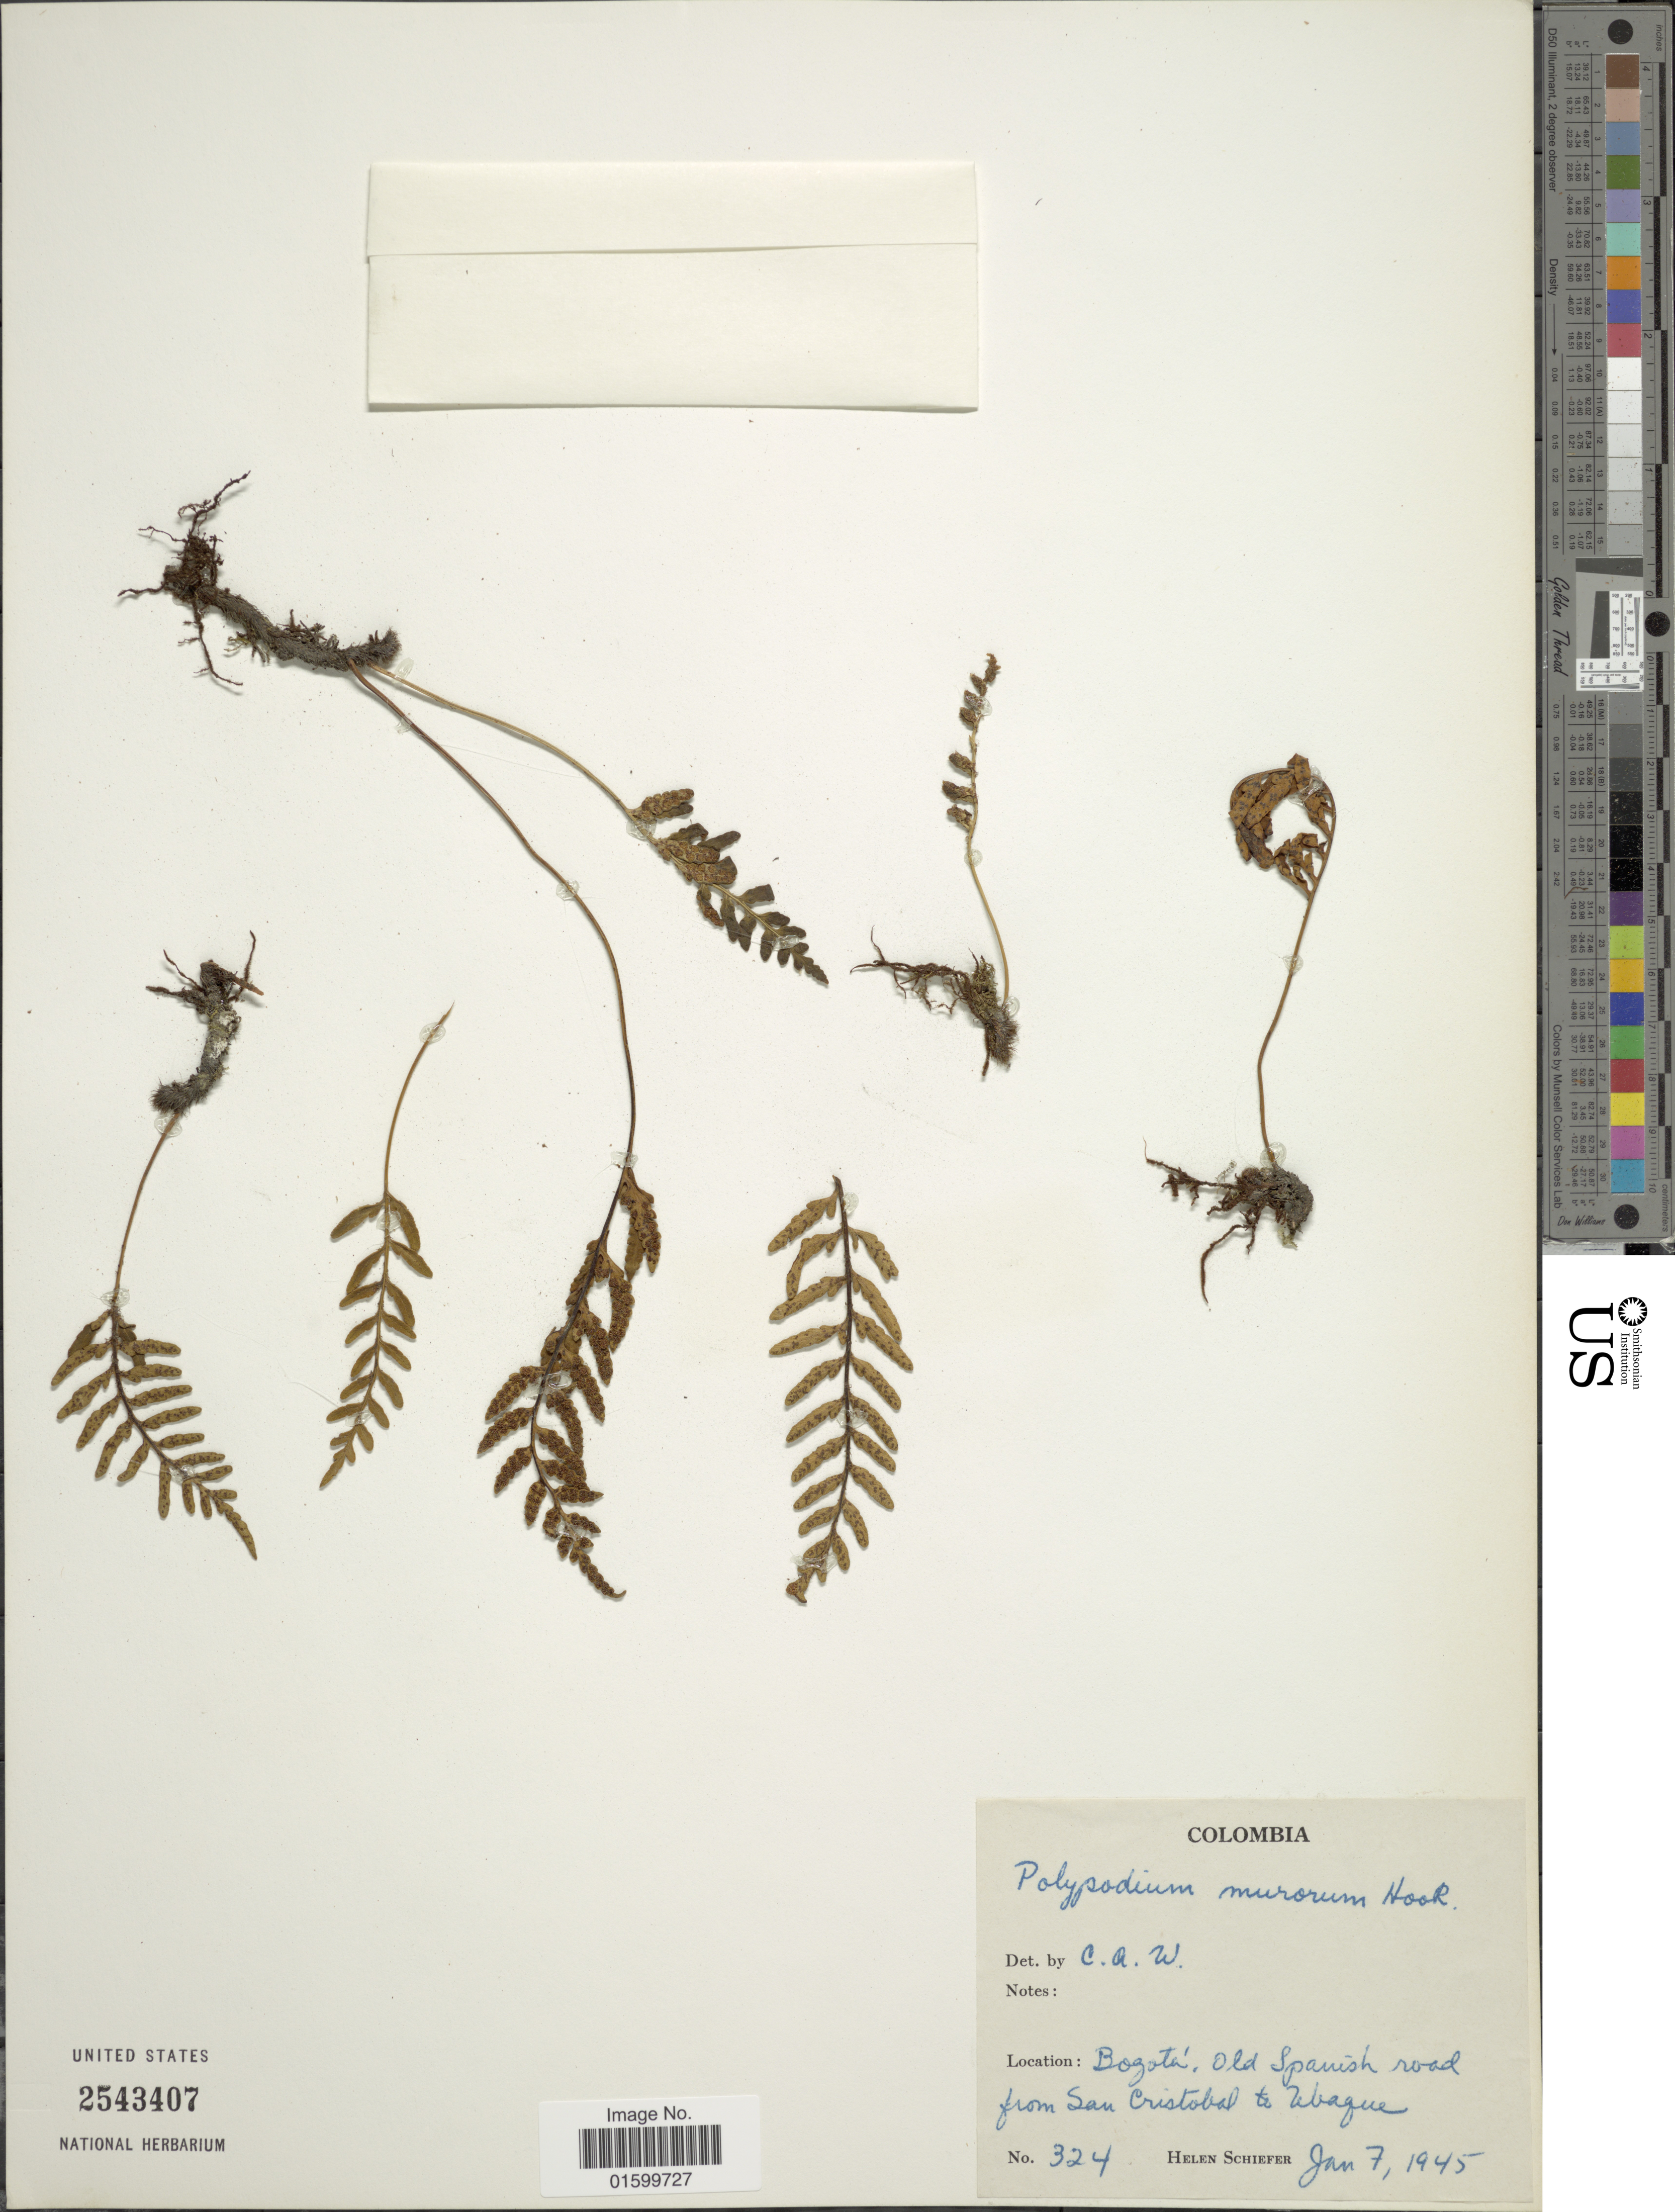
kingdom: Plantae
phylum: Tracheophyta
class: Polypodiopsida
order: Polypodiales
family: Polypodiaceae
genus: Pleopeltis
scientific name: Pleopeltis murorum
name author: (Hook.) A.R. Sm. & Tejero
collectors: H. Schiefer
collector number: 324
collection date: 1945-01-07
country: Colombia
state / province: Bogota D.C.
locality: Bogota, old spanish road to San Cristobal to Ubague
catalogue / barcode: US 2543407